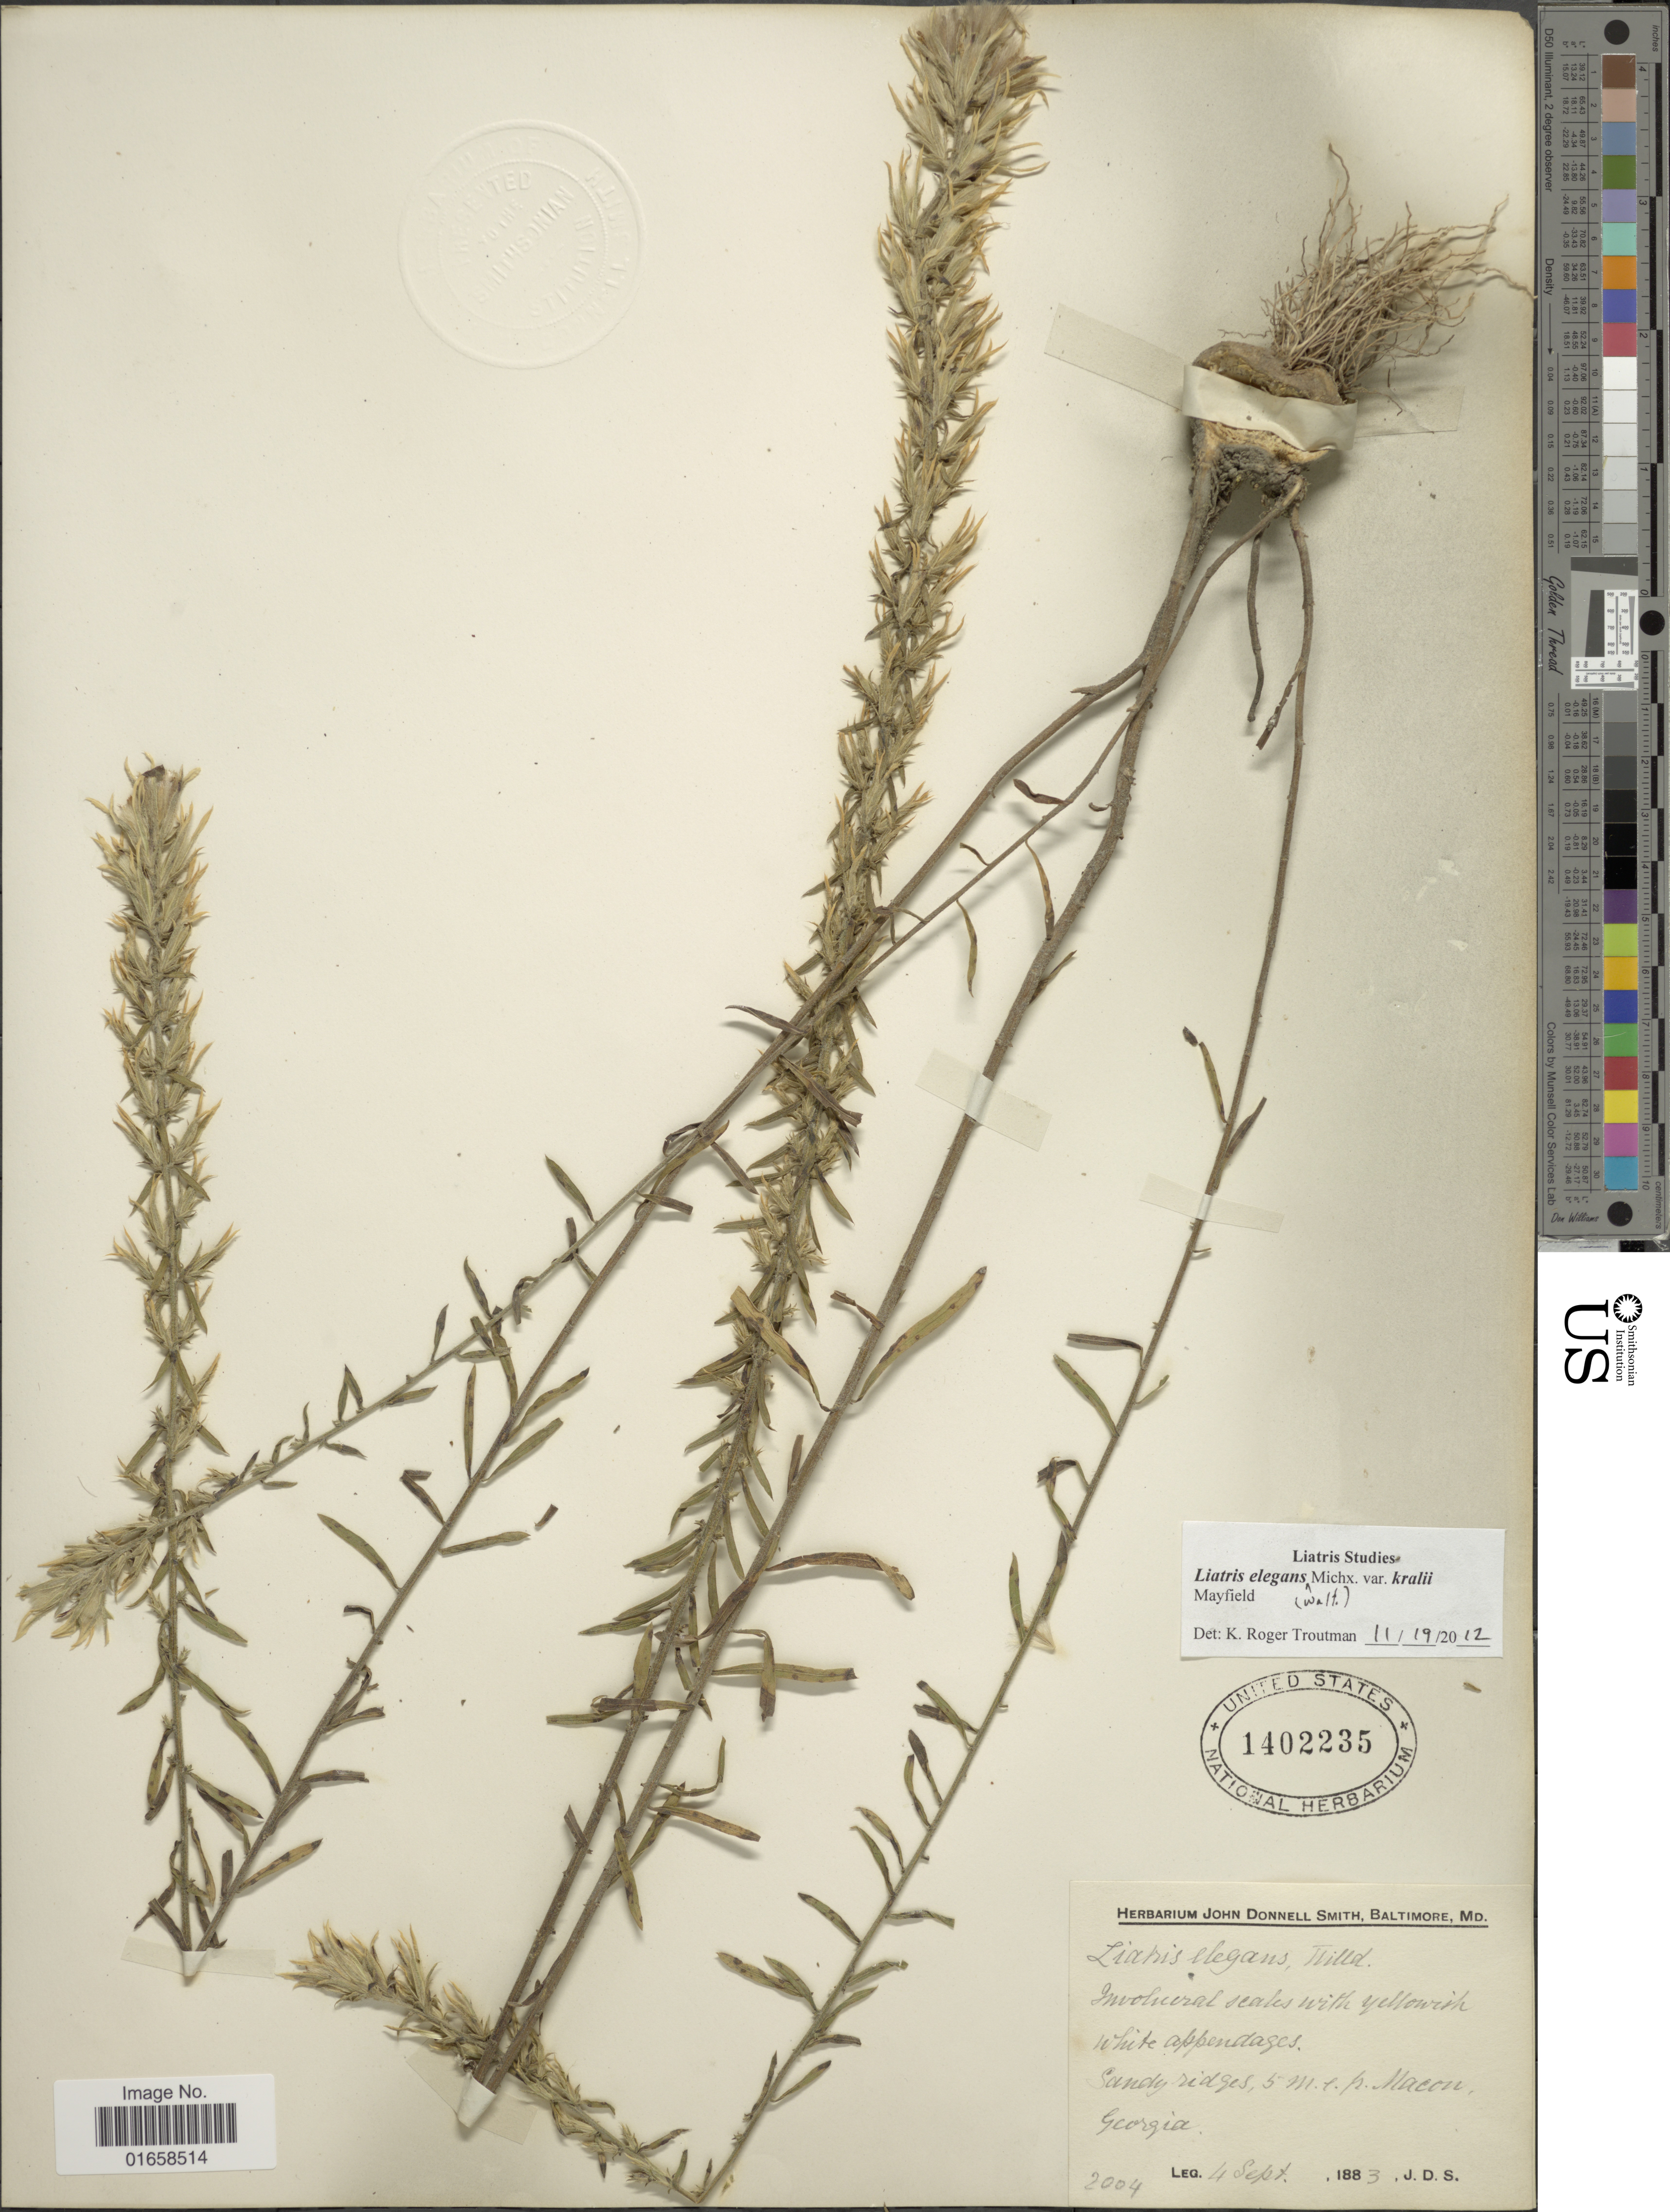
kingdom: Plantae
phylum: Tracheophyta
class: Magnoliopsida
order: Asterales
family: Asteraceae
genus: Liatris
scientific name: Liatris elegans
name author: (Walter) Michx.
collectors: J. Donnell Smith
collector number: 2004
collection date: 1883-09-04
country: United States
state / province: Georgia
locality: Sandry ridges, 5 mi. e. fr. Macon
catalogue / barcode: US 1402235